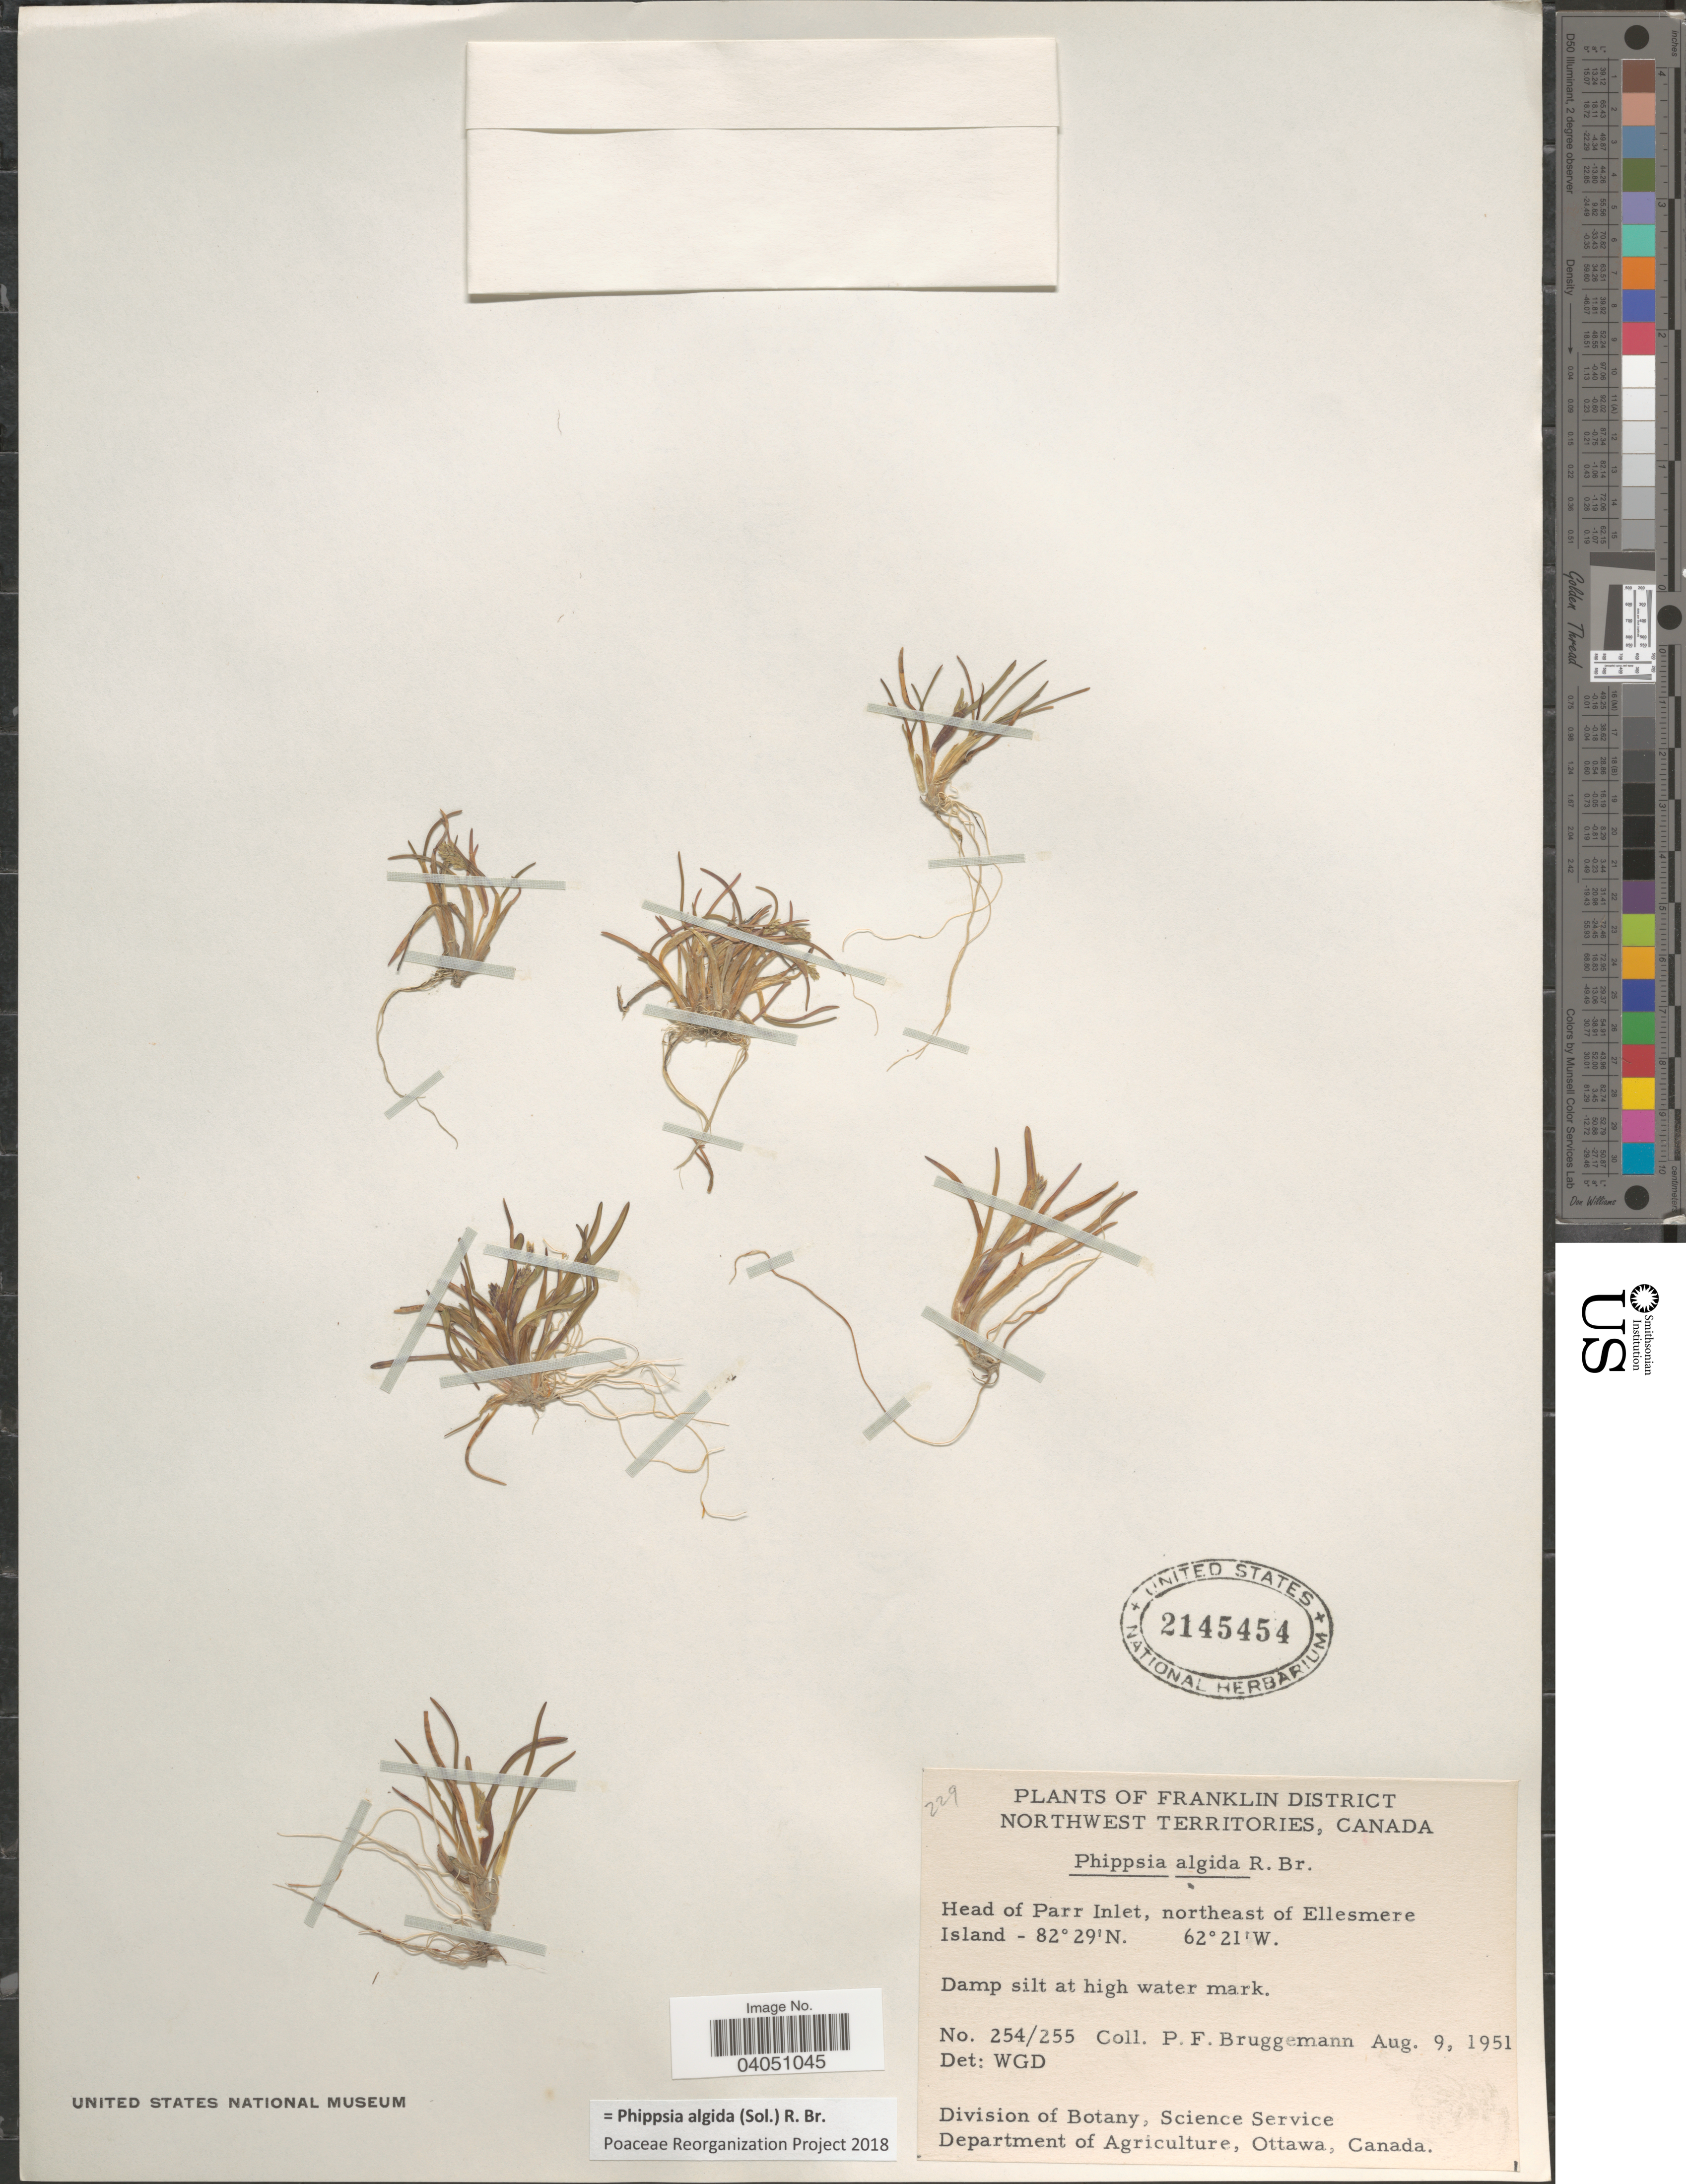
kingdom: Plantae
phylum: Tracheophyta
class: Liliopsida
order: Poales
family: Poaceae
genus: Phippsia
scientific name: Phippsia algida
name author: (Sol.) R. Br.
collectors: P. Bruggemann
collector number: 254/255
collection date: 1951-08-09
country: Canada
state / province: Northwest Territories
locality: Franklin District. Head of Parr Inlet, northeast of Ellesmere Island.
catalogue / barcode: US 2145454